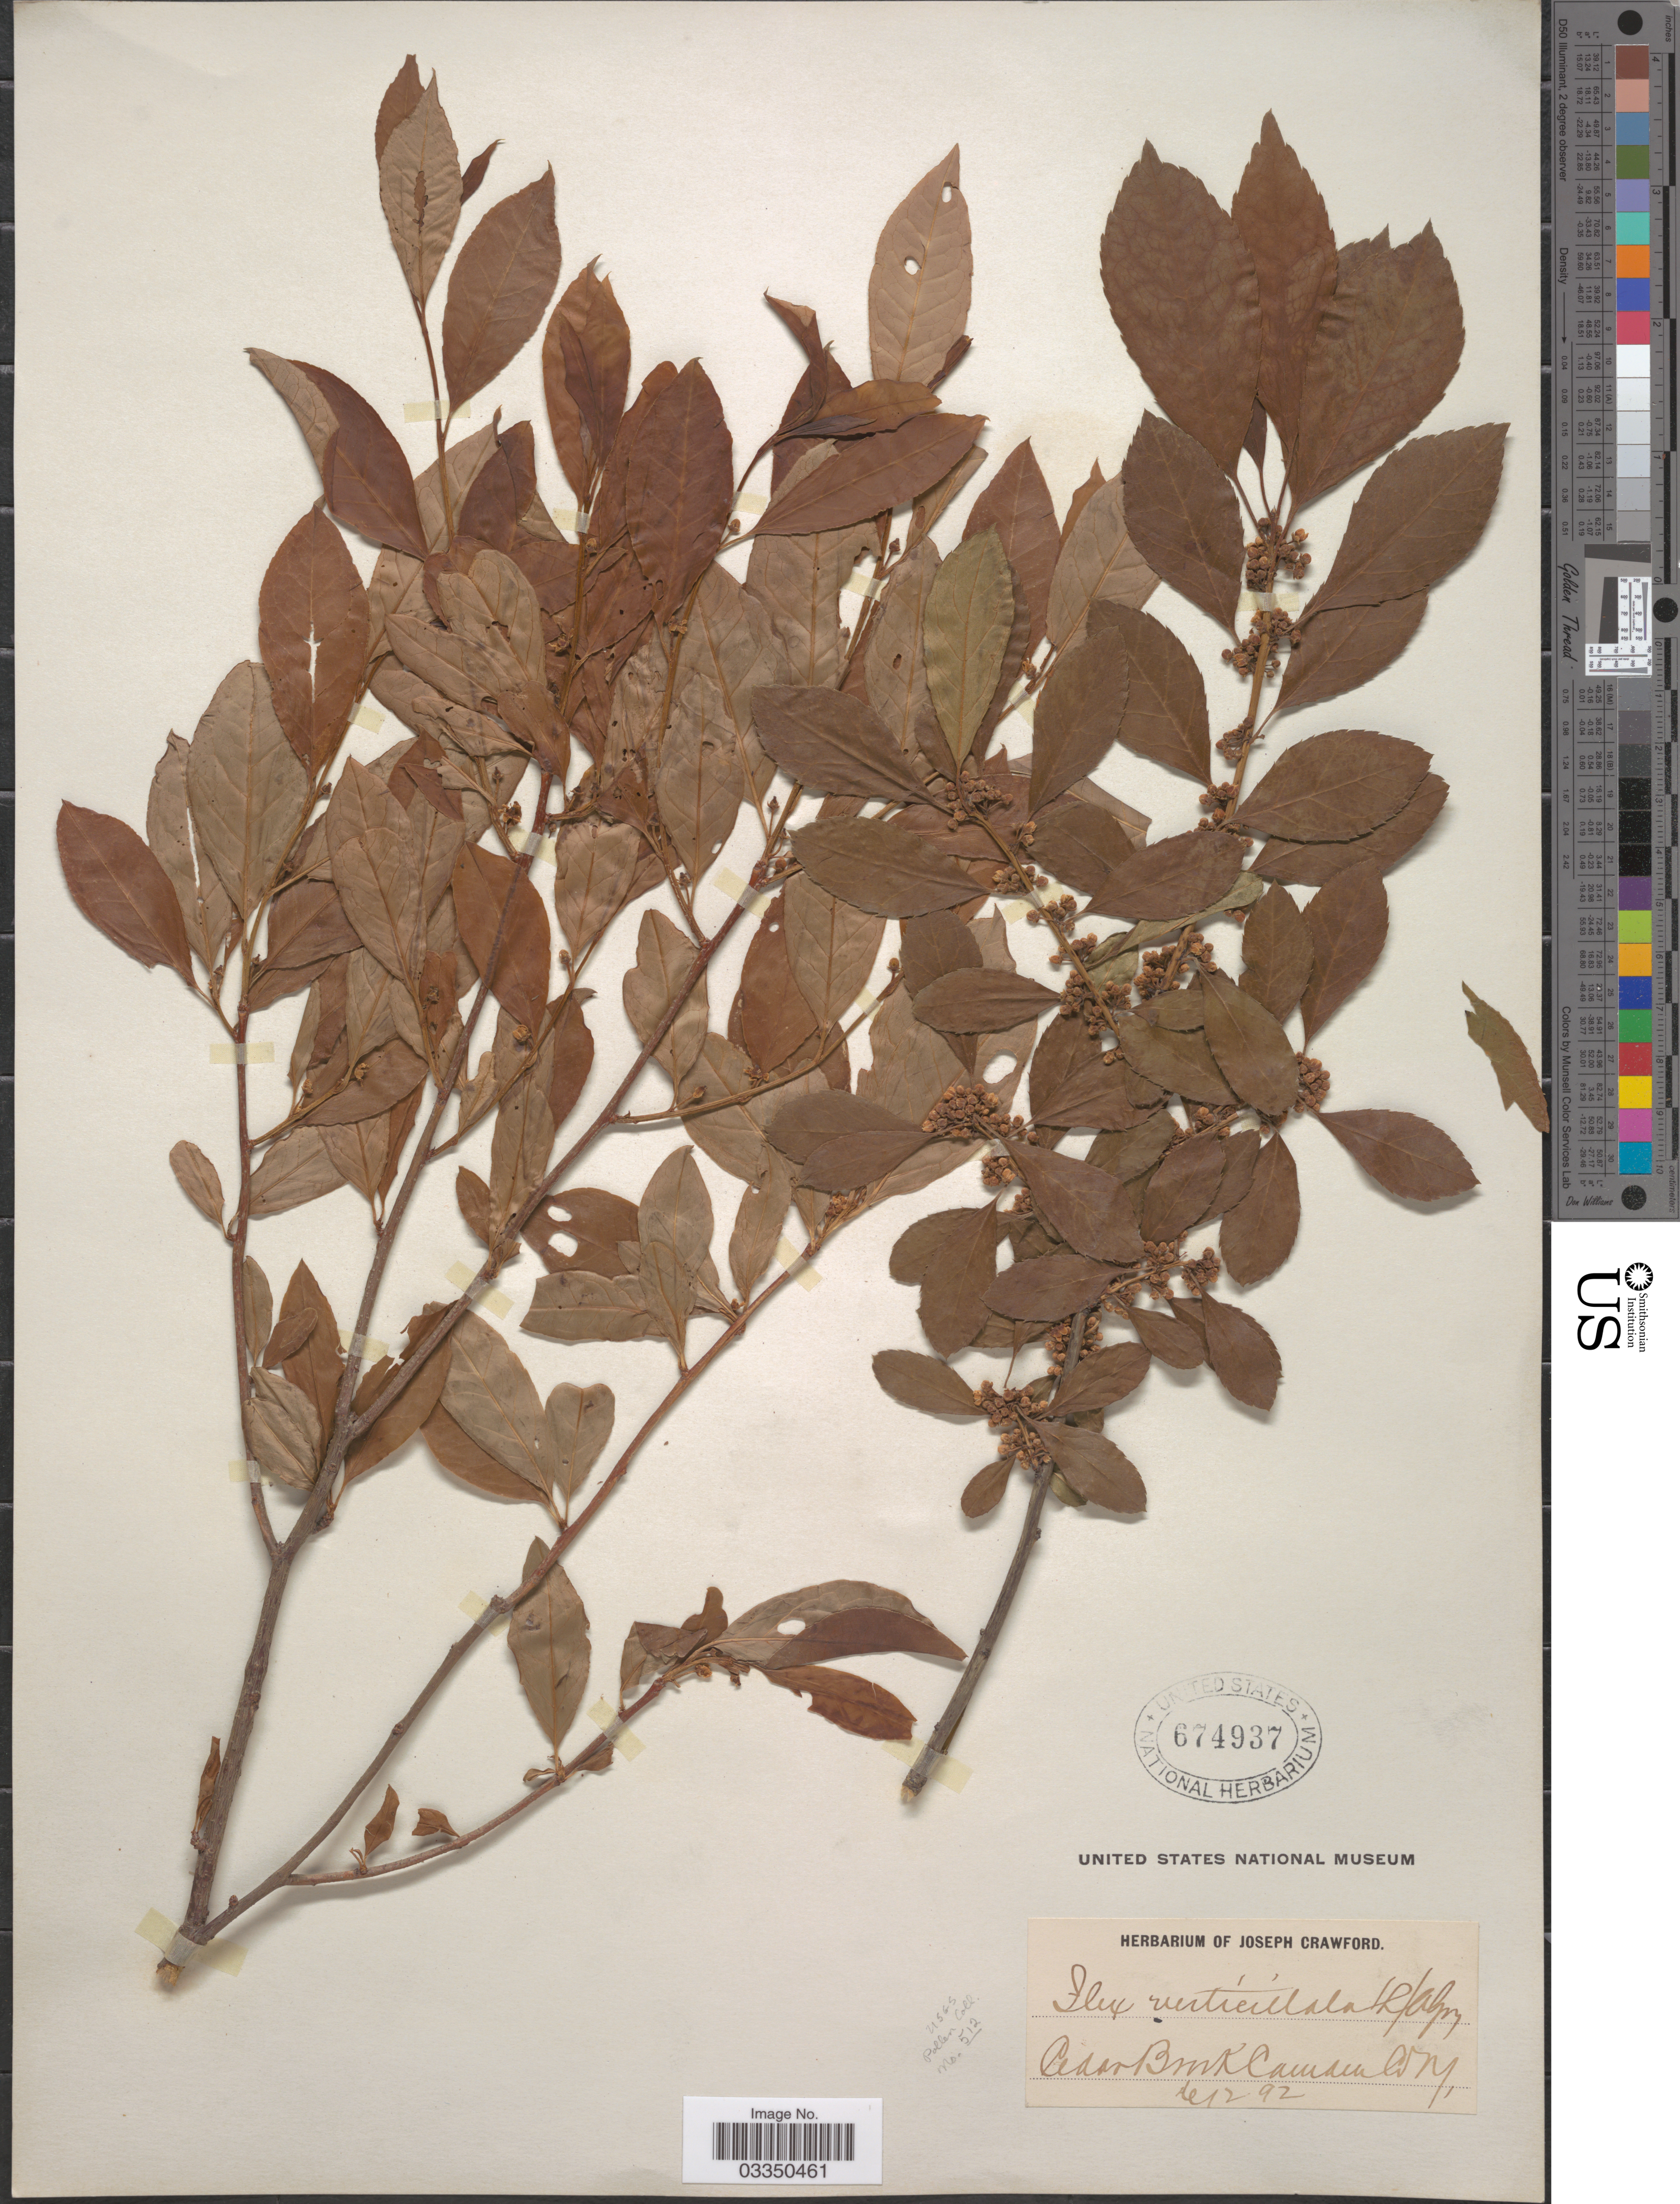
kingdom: Plantae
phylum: Tracheophyta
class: Magnoliopsida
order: Aquifoliales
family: Aquifoliaceae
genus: Ilex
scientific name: Ilex verticillata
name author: (L.) A. Gray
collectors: ex herb. Joseph Crawford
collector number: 512?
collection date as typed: Transcribed d/m/y: 12/6/92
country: United States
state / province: New York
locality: Cedar Brook. Camden Co.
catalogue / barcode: US 674937